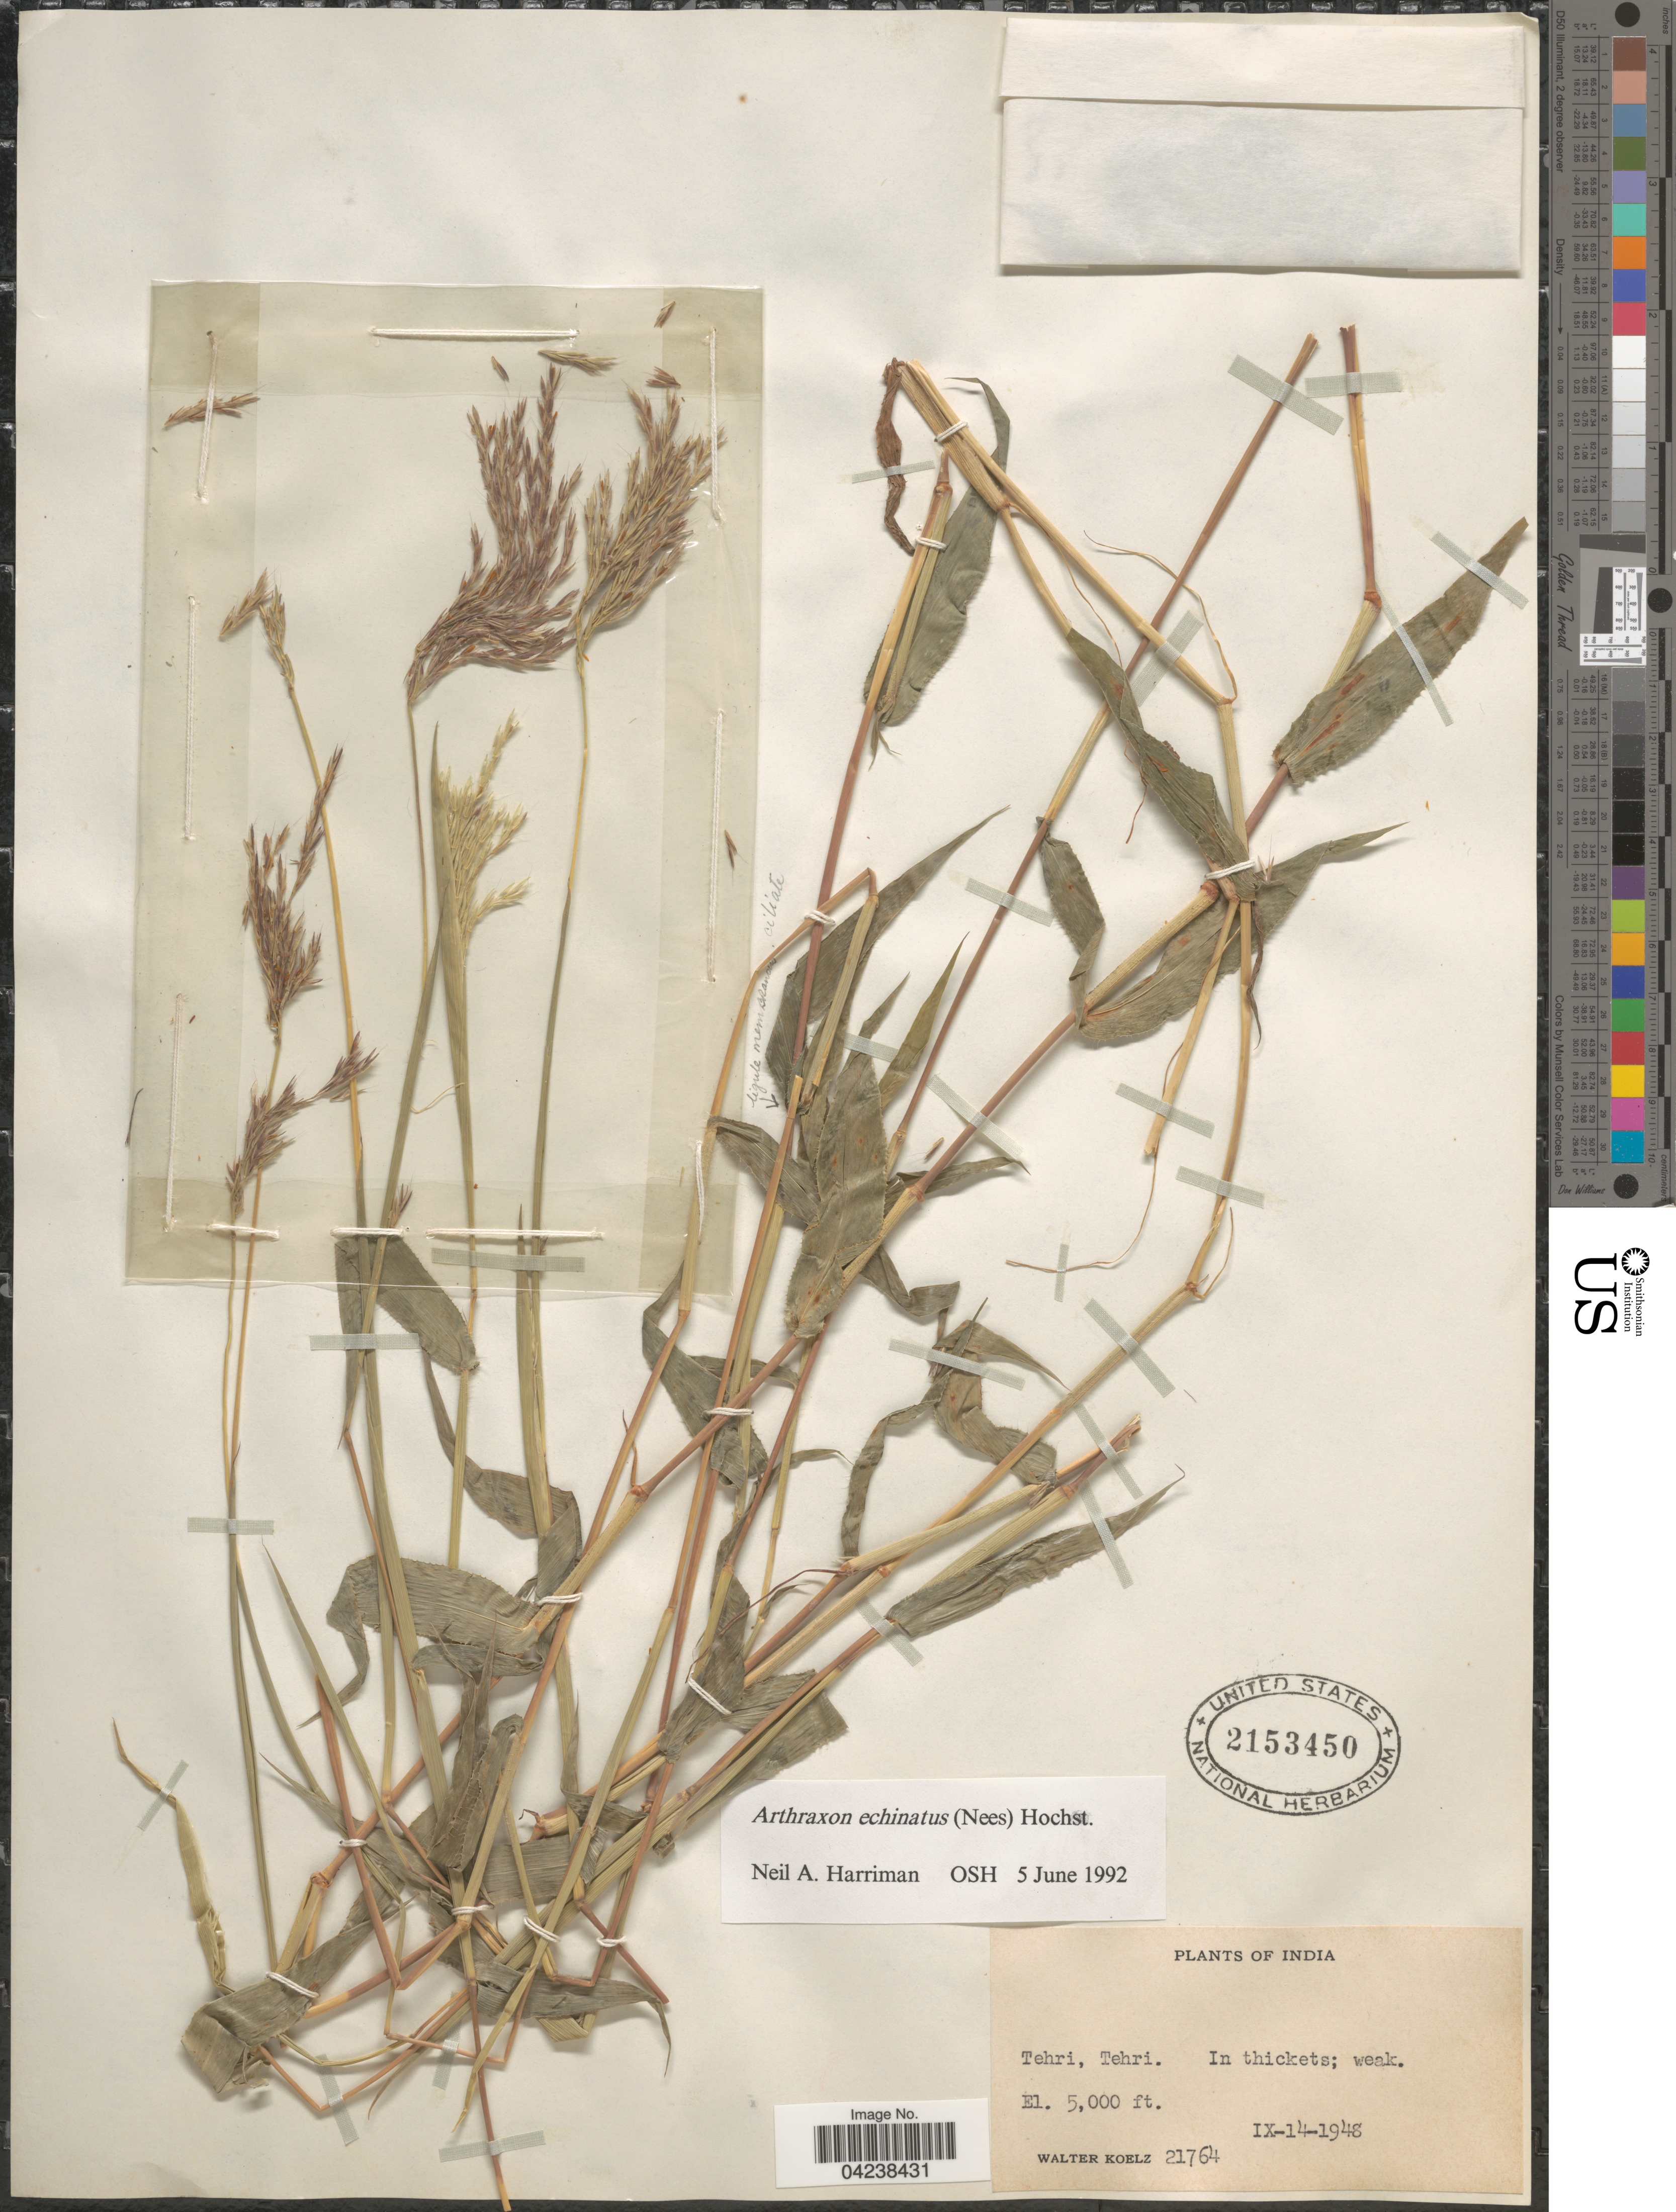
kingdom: Plantae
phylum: Tracheophyta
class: Liliopsida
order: Poales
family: Poaceae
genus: Arthraxon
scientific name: Arthraxon echinatus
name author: (Nees) Hochst.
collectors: W. N. Koelz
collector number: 21764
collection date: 1948-09-14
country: India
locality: Tehri, Tehri.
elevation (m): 1524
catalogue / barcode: US 2153450